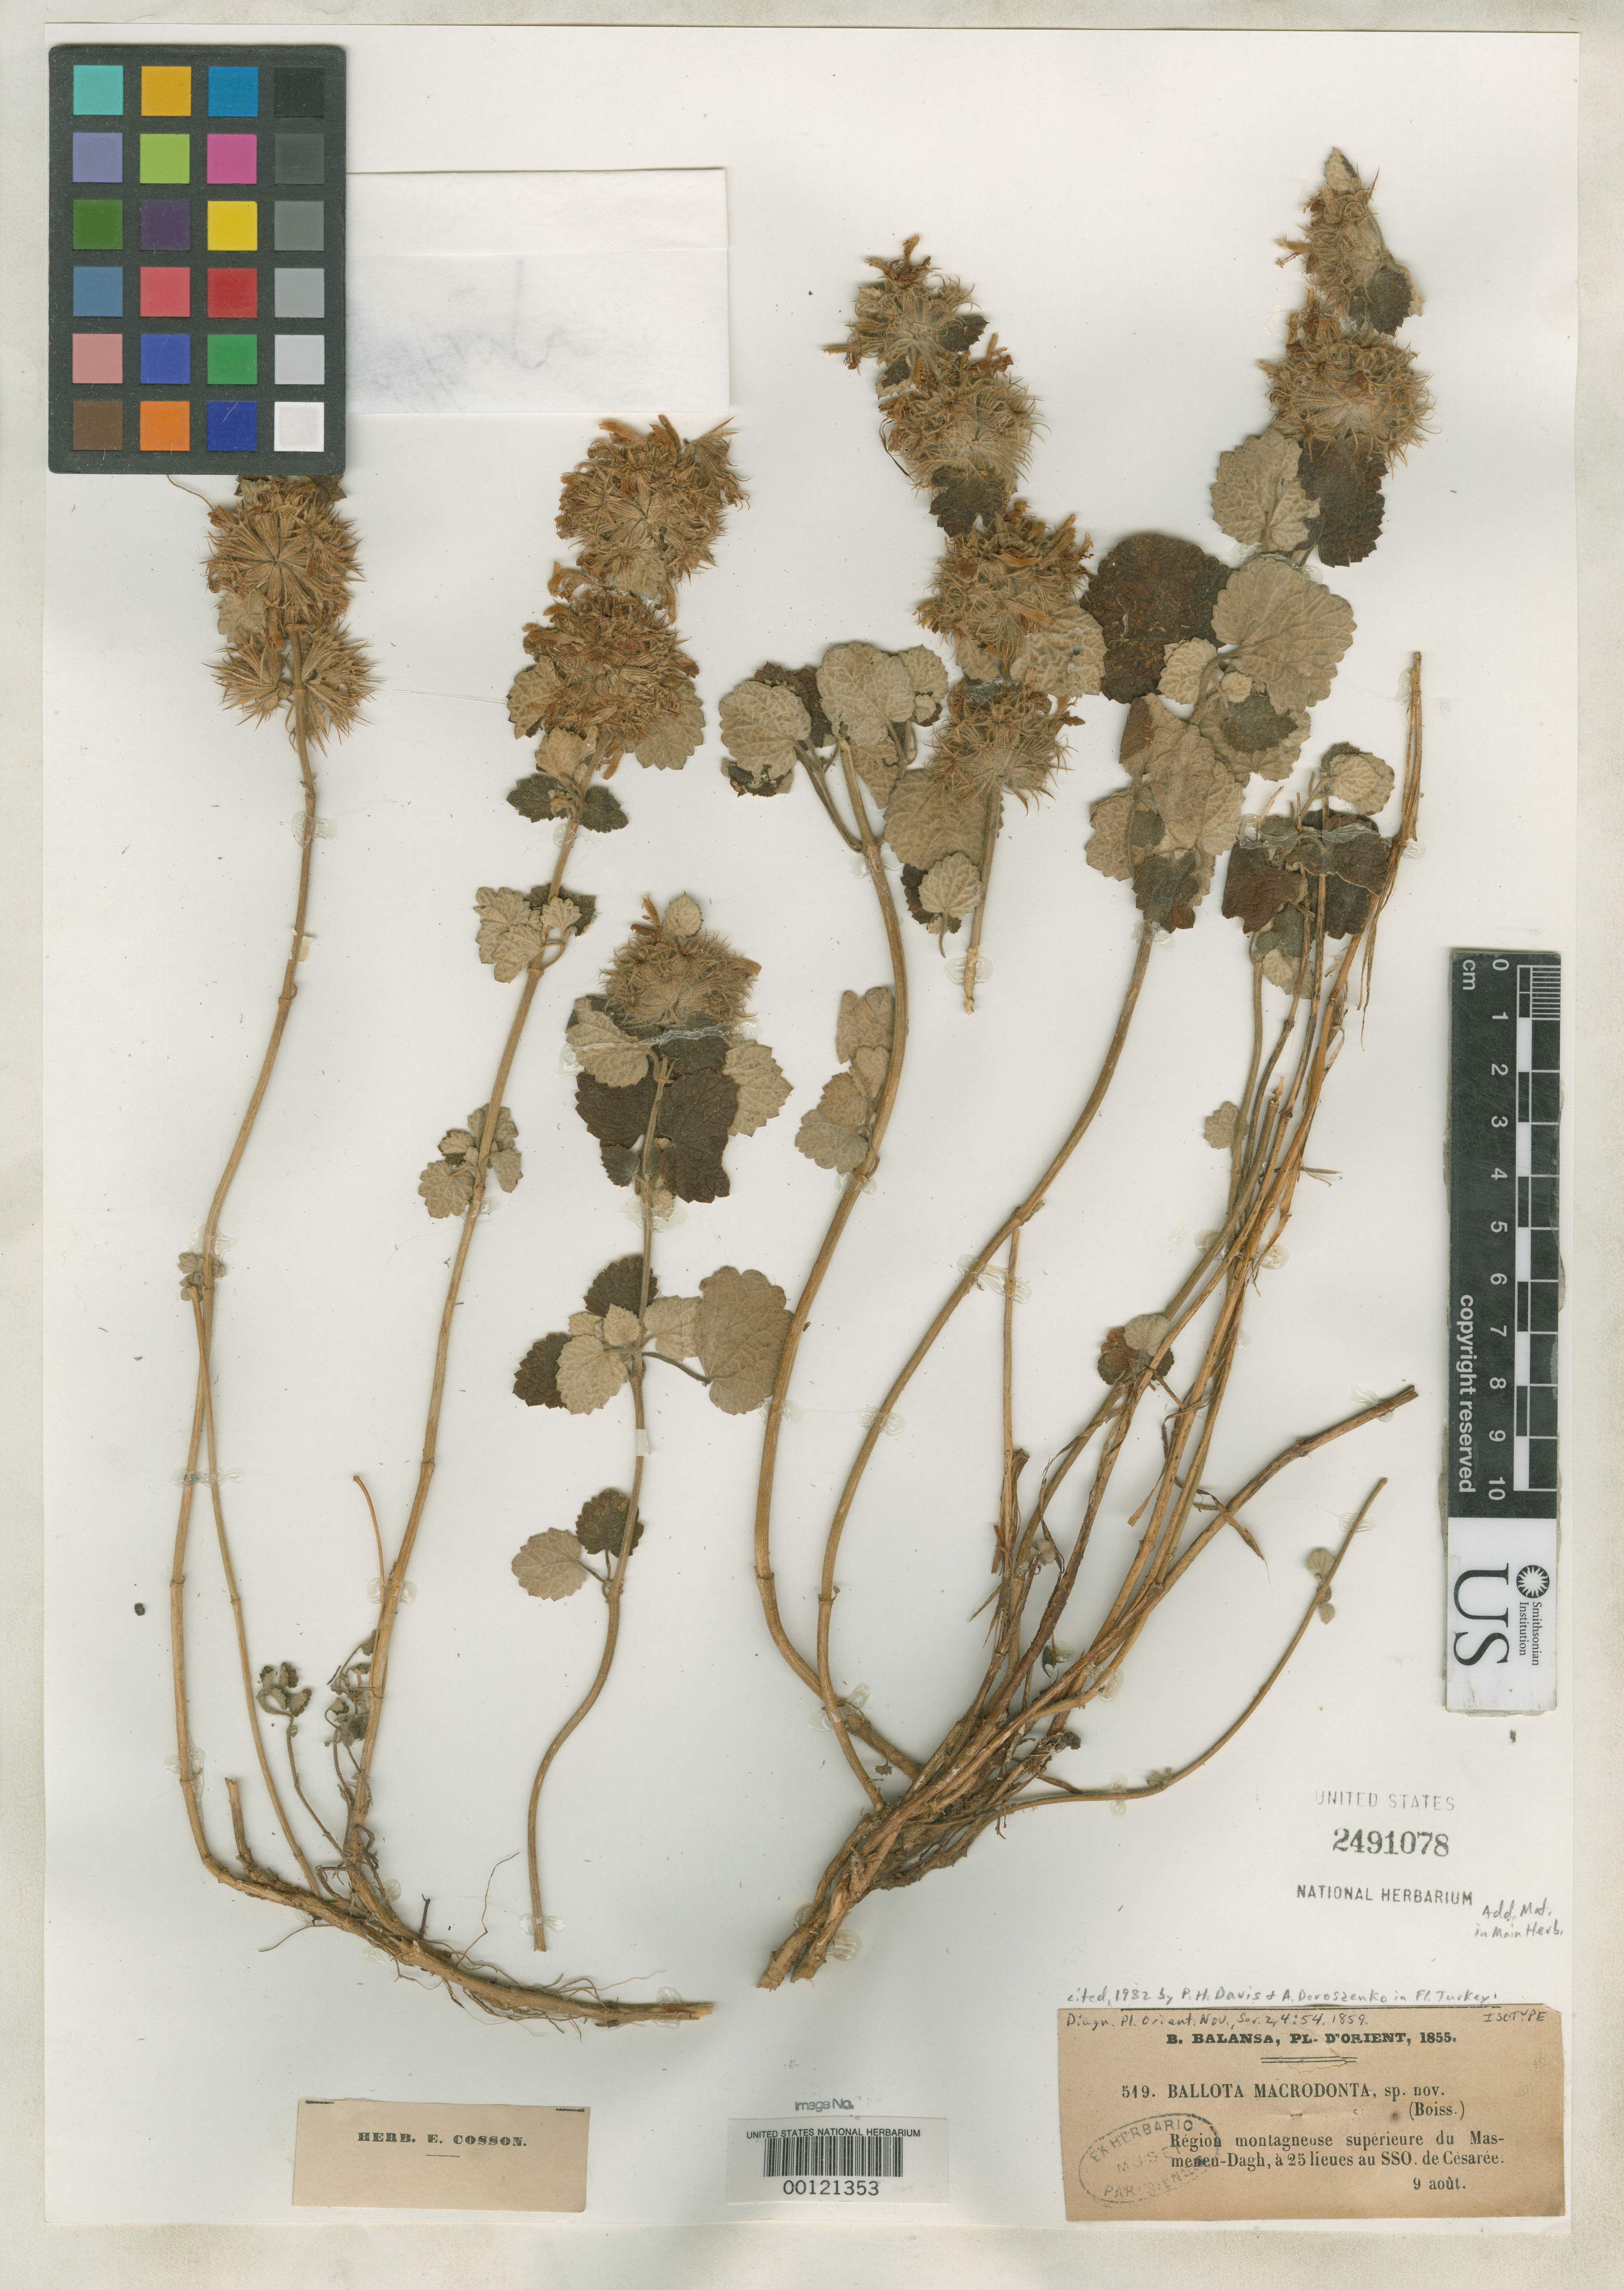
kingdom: Plantae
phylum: Tracheophyta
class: Magnoliopsida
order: Lamiales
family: Lamiaceae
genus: Ballota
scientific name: Ballota macrodonta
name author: Boiss. & Balansa in Boiss.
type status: Isotype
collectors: B. Balansa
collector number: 519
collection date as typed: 09 Aug 1855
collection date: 1855-08-09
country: Turkey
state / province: Cappadocia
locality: Masmeneu-dagh.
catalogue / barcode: US 2491078